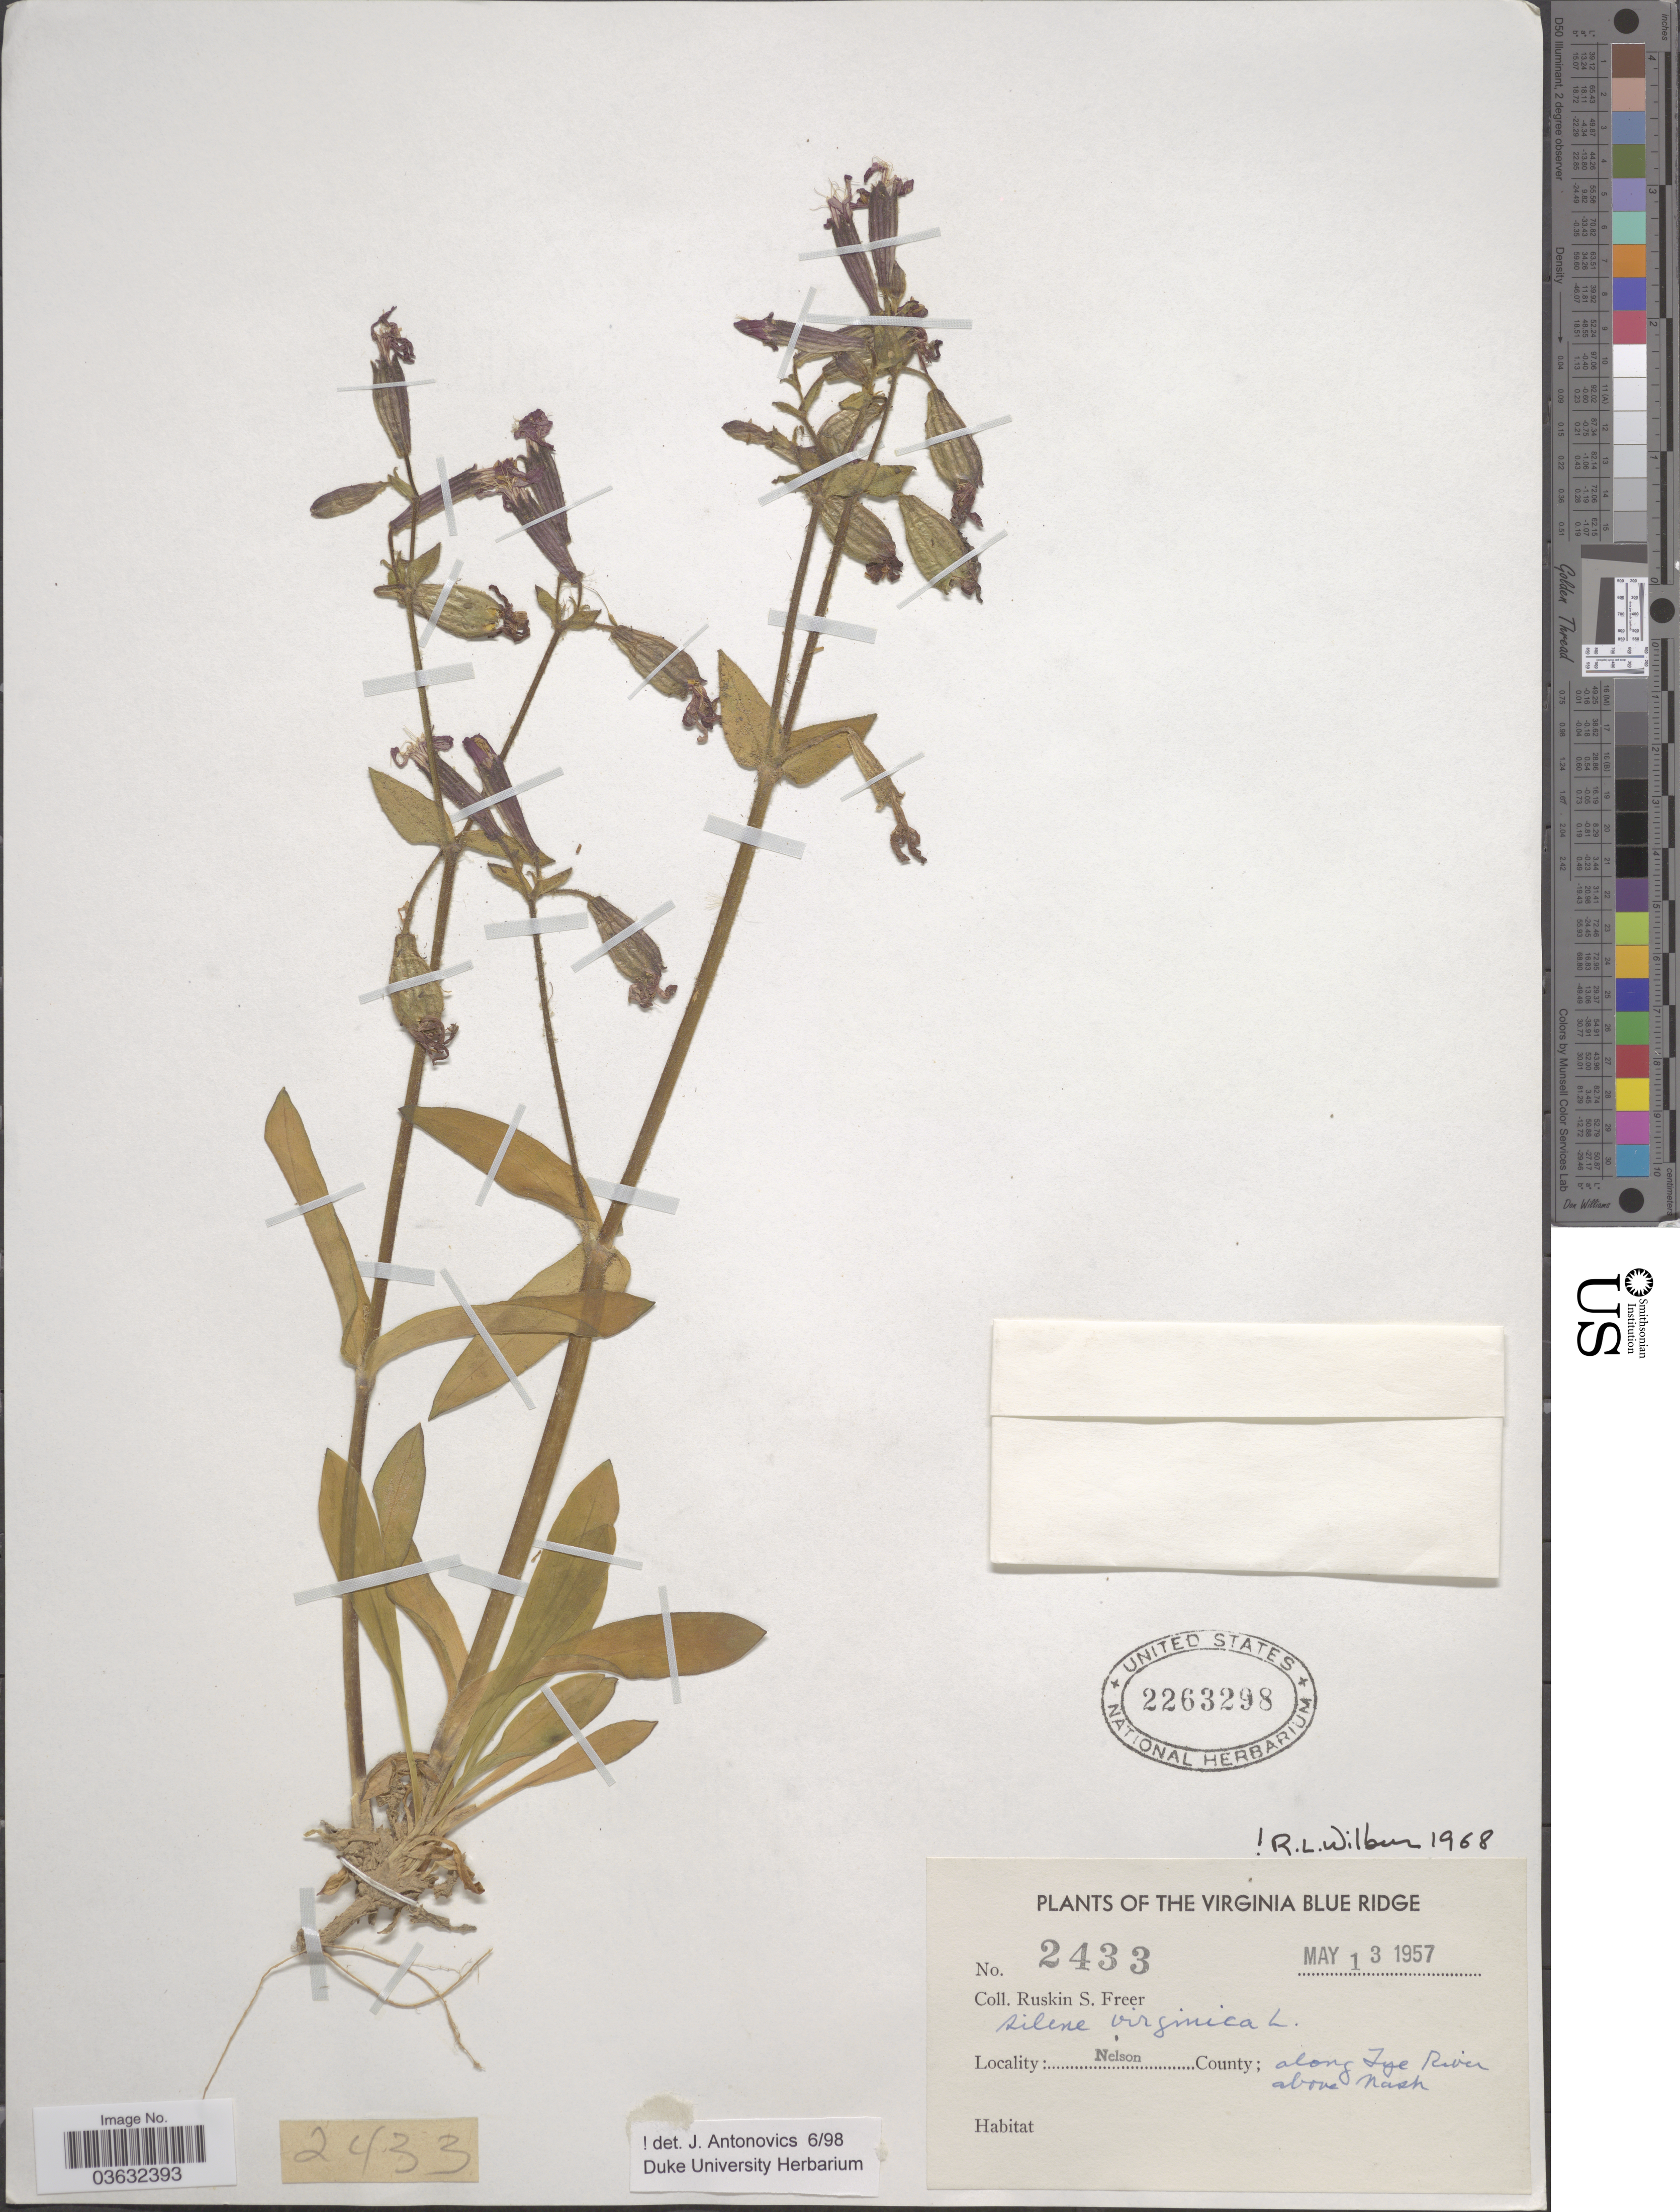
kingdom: Plantae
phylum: Tracheophyta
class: Magnoliopsida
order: Caryophyllales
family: Caryophyllaceae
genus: Silene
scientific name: Silene virginica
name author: L.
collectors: R. Freer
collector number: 2433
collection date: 1957-05-13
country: United States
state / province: Virginia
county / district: Nelson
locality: The Virginia Blue Ridge. Nelson County; along Tye River above Nash.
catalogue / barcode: US 2263298